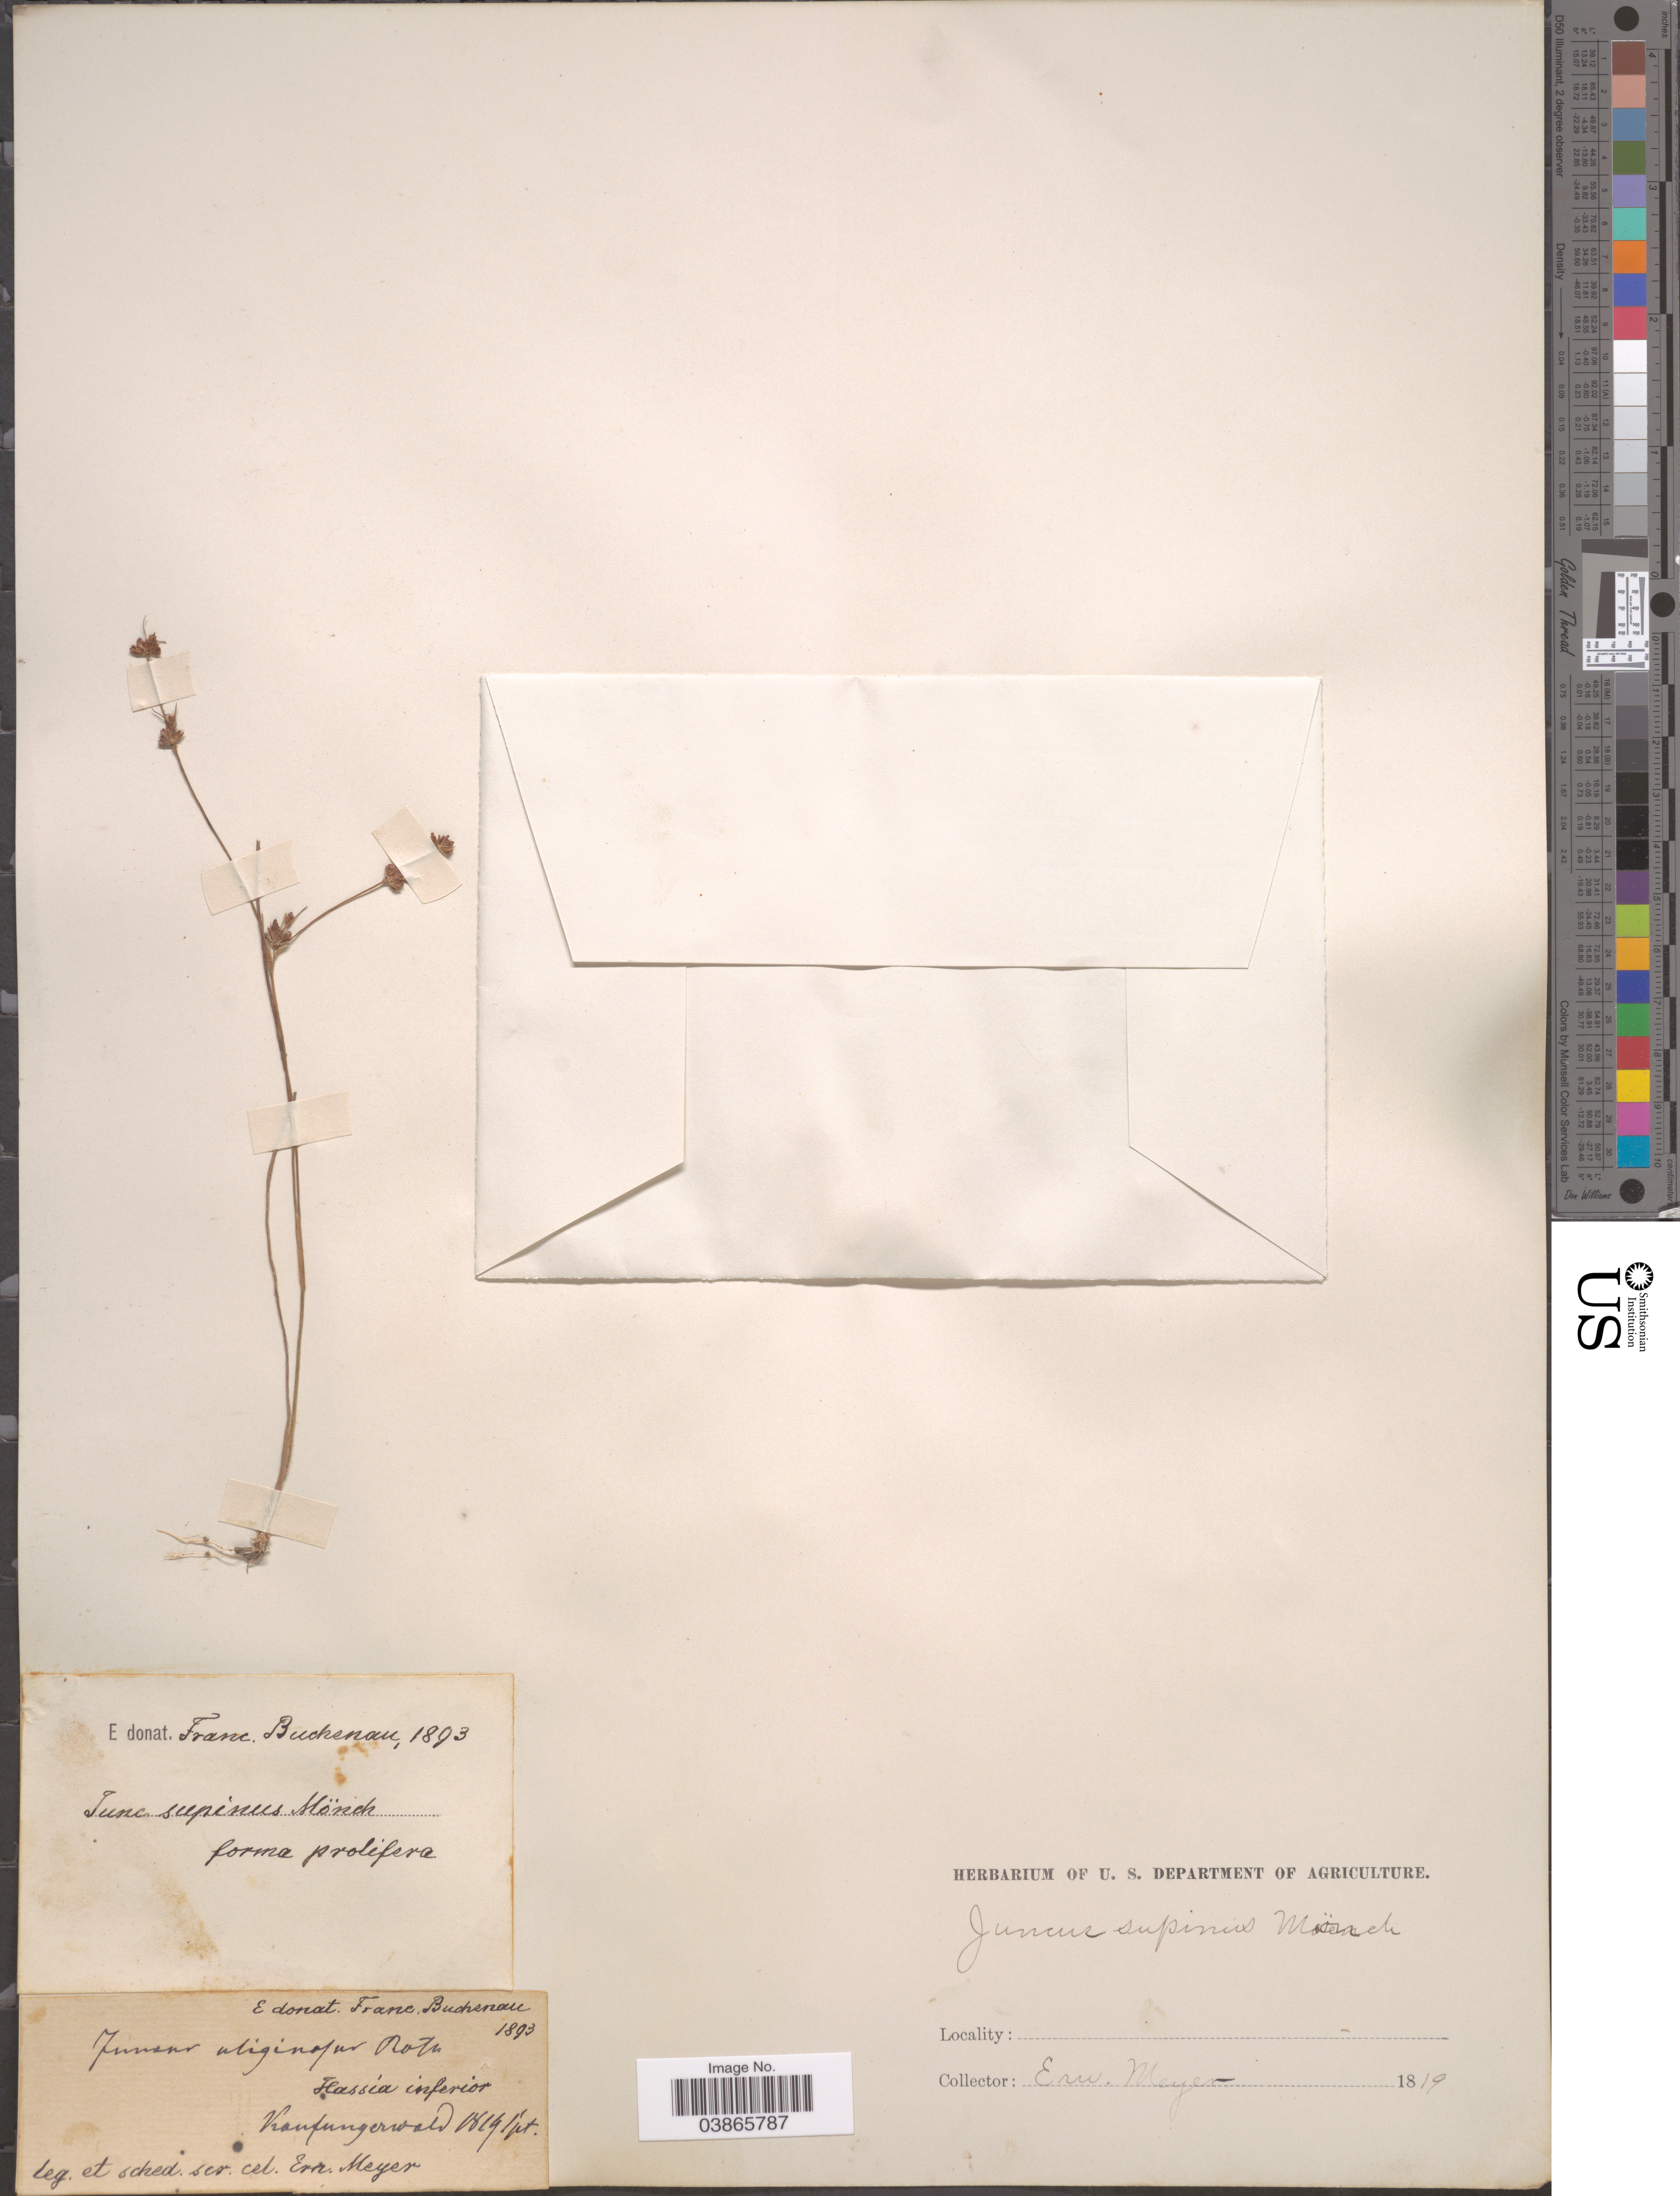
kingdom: Plantae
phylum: Tracheophyta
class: Liliopsida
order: Poales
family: Juncaceae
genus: Juncus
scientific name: Juncus supinus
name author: Moench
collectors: E. H. F. Meyer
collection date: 1819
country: Germany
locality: Hassia inferior. Kaufungerwald.